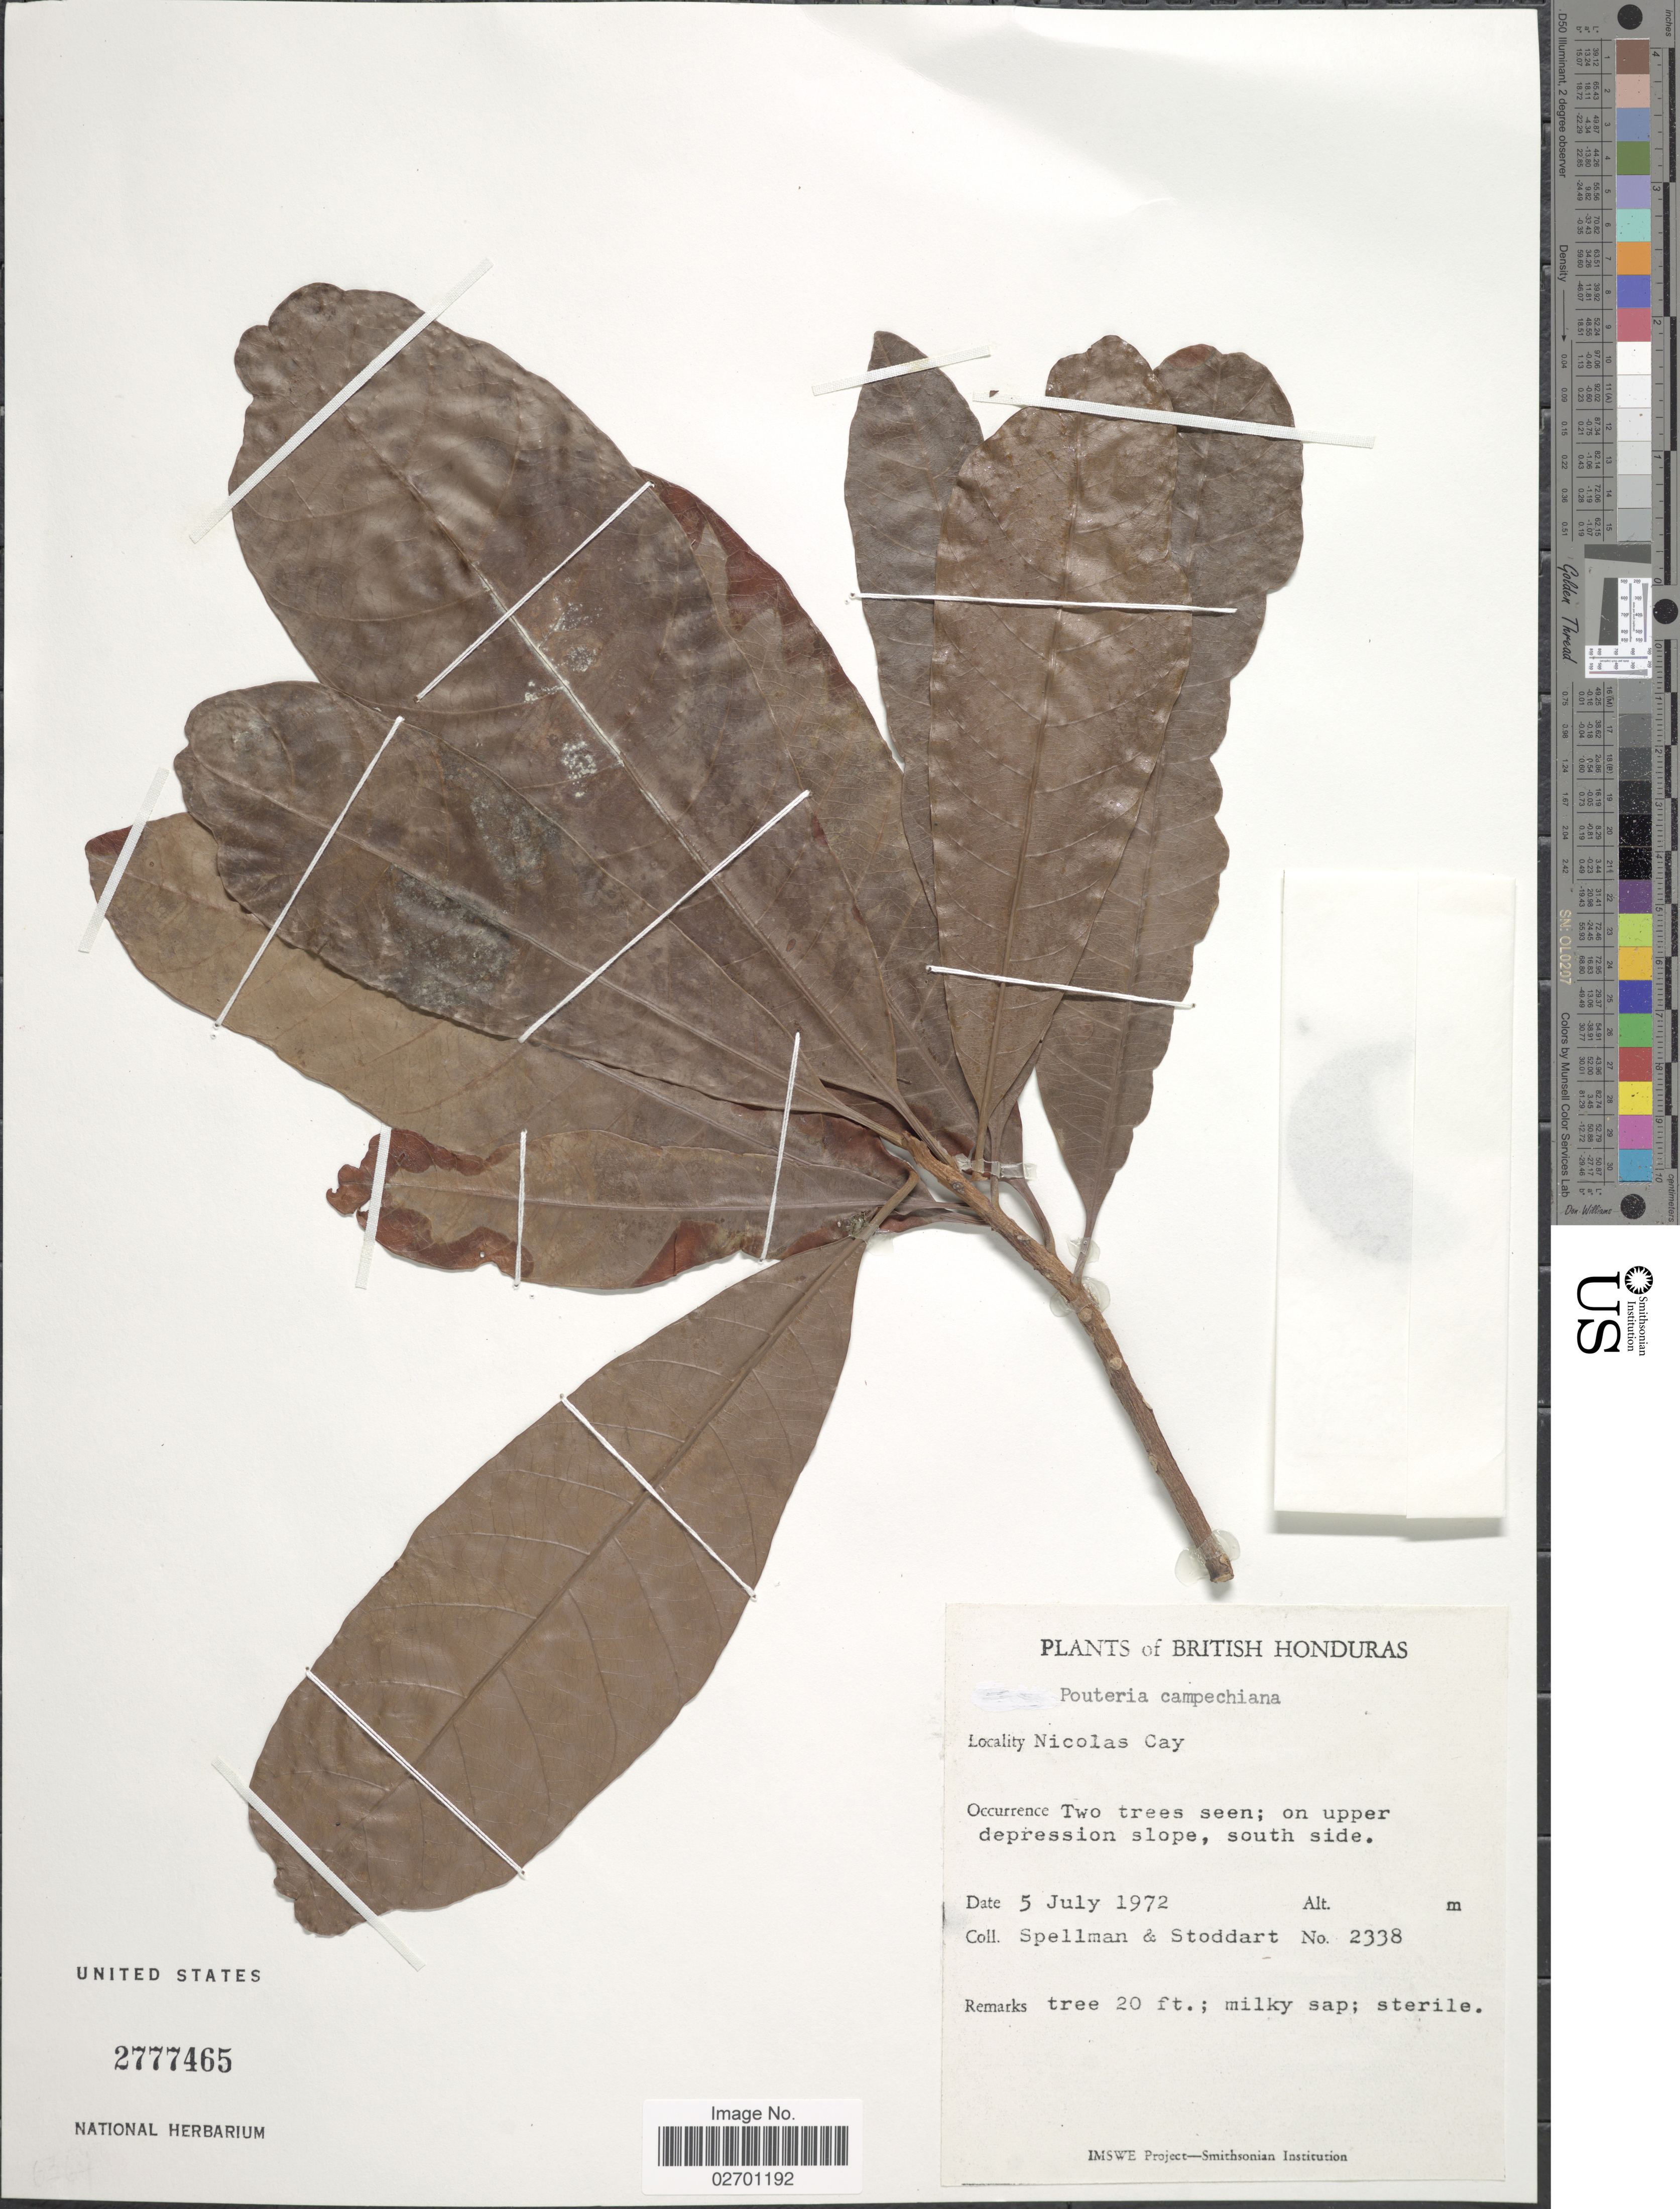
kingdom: Plantae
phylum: Tracheophyta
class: Magnoliopsida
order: Ericales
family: Sapotaceae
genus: Pouteria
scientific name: Pouteria campechiana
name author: (Kunth) Baehni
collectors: Spellman, -- & -. Stoddart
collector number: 2338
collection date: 1972-07-05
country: Belize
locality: British Honduras, Nicolas Cay, on upper depression slope, south side.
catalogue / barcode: US 2777465